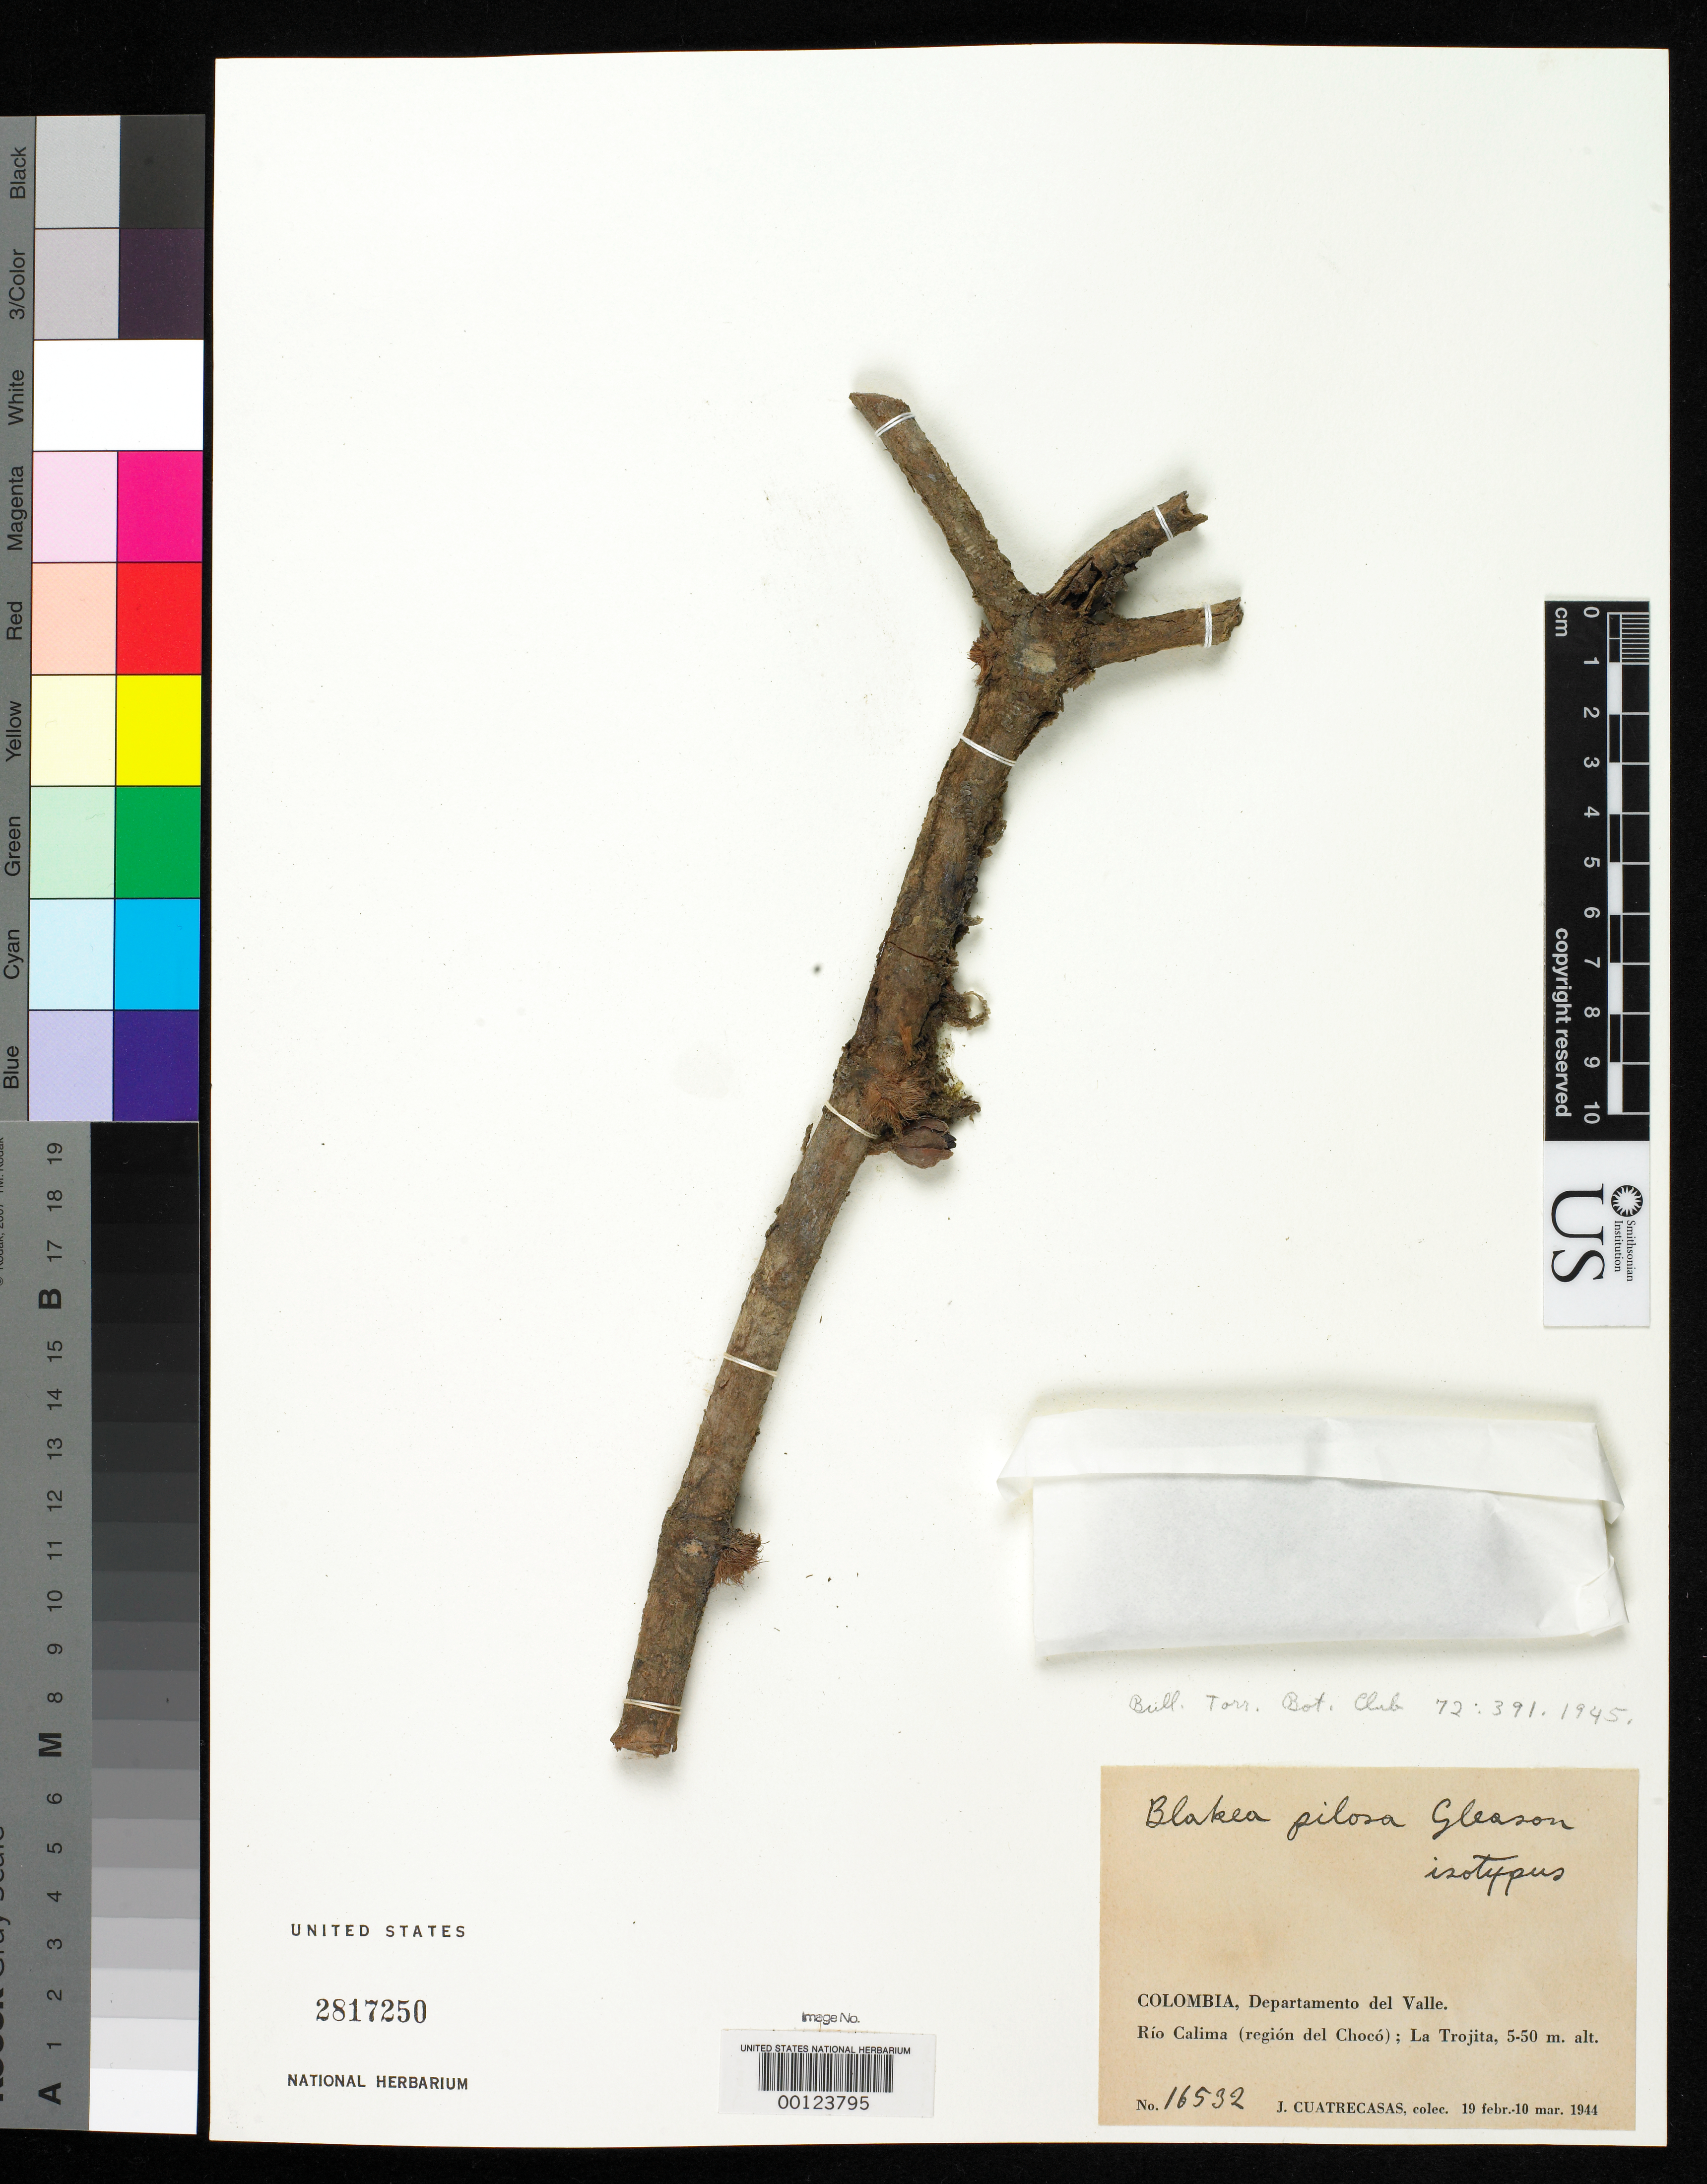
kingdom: Plantae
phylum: Tracheophyta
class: Magnoliopsida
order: Myrtales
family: Melastomataceae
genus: Blakea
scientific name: Blakea pilosa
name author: Gleason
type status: Isotype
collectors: J. Cuatrecasas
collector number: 16532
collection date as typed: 19 Feb 1944 to 10 Mar 1944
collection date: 1944-02-19/1944-03-10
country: Colombia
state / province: Valle del Cauca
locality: Rio Calima, La Tojita.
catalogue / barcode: US 2817250